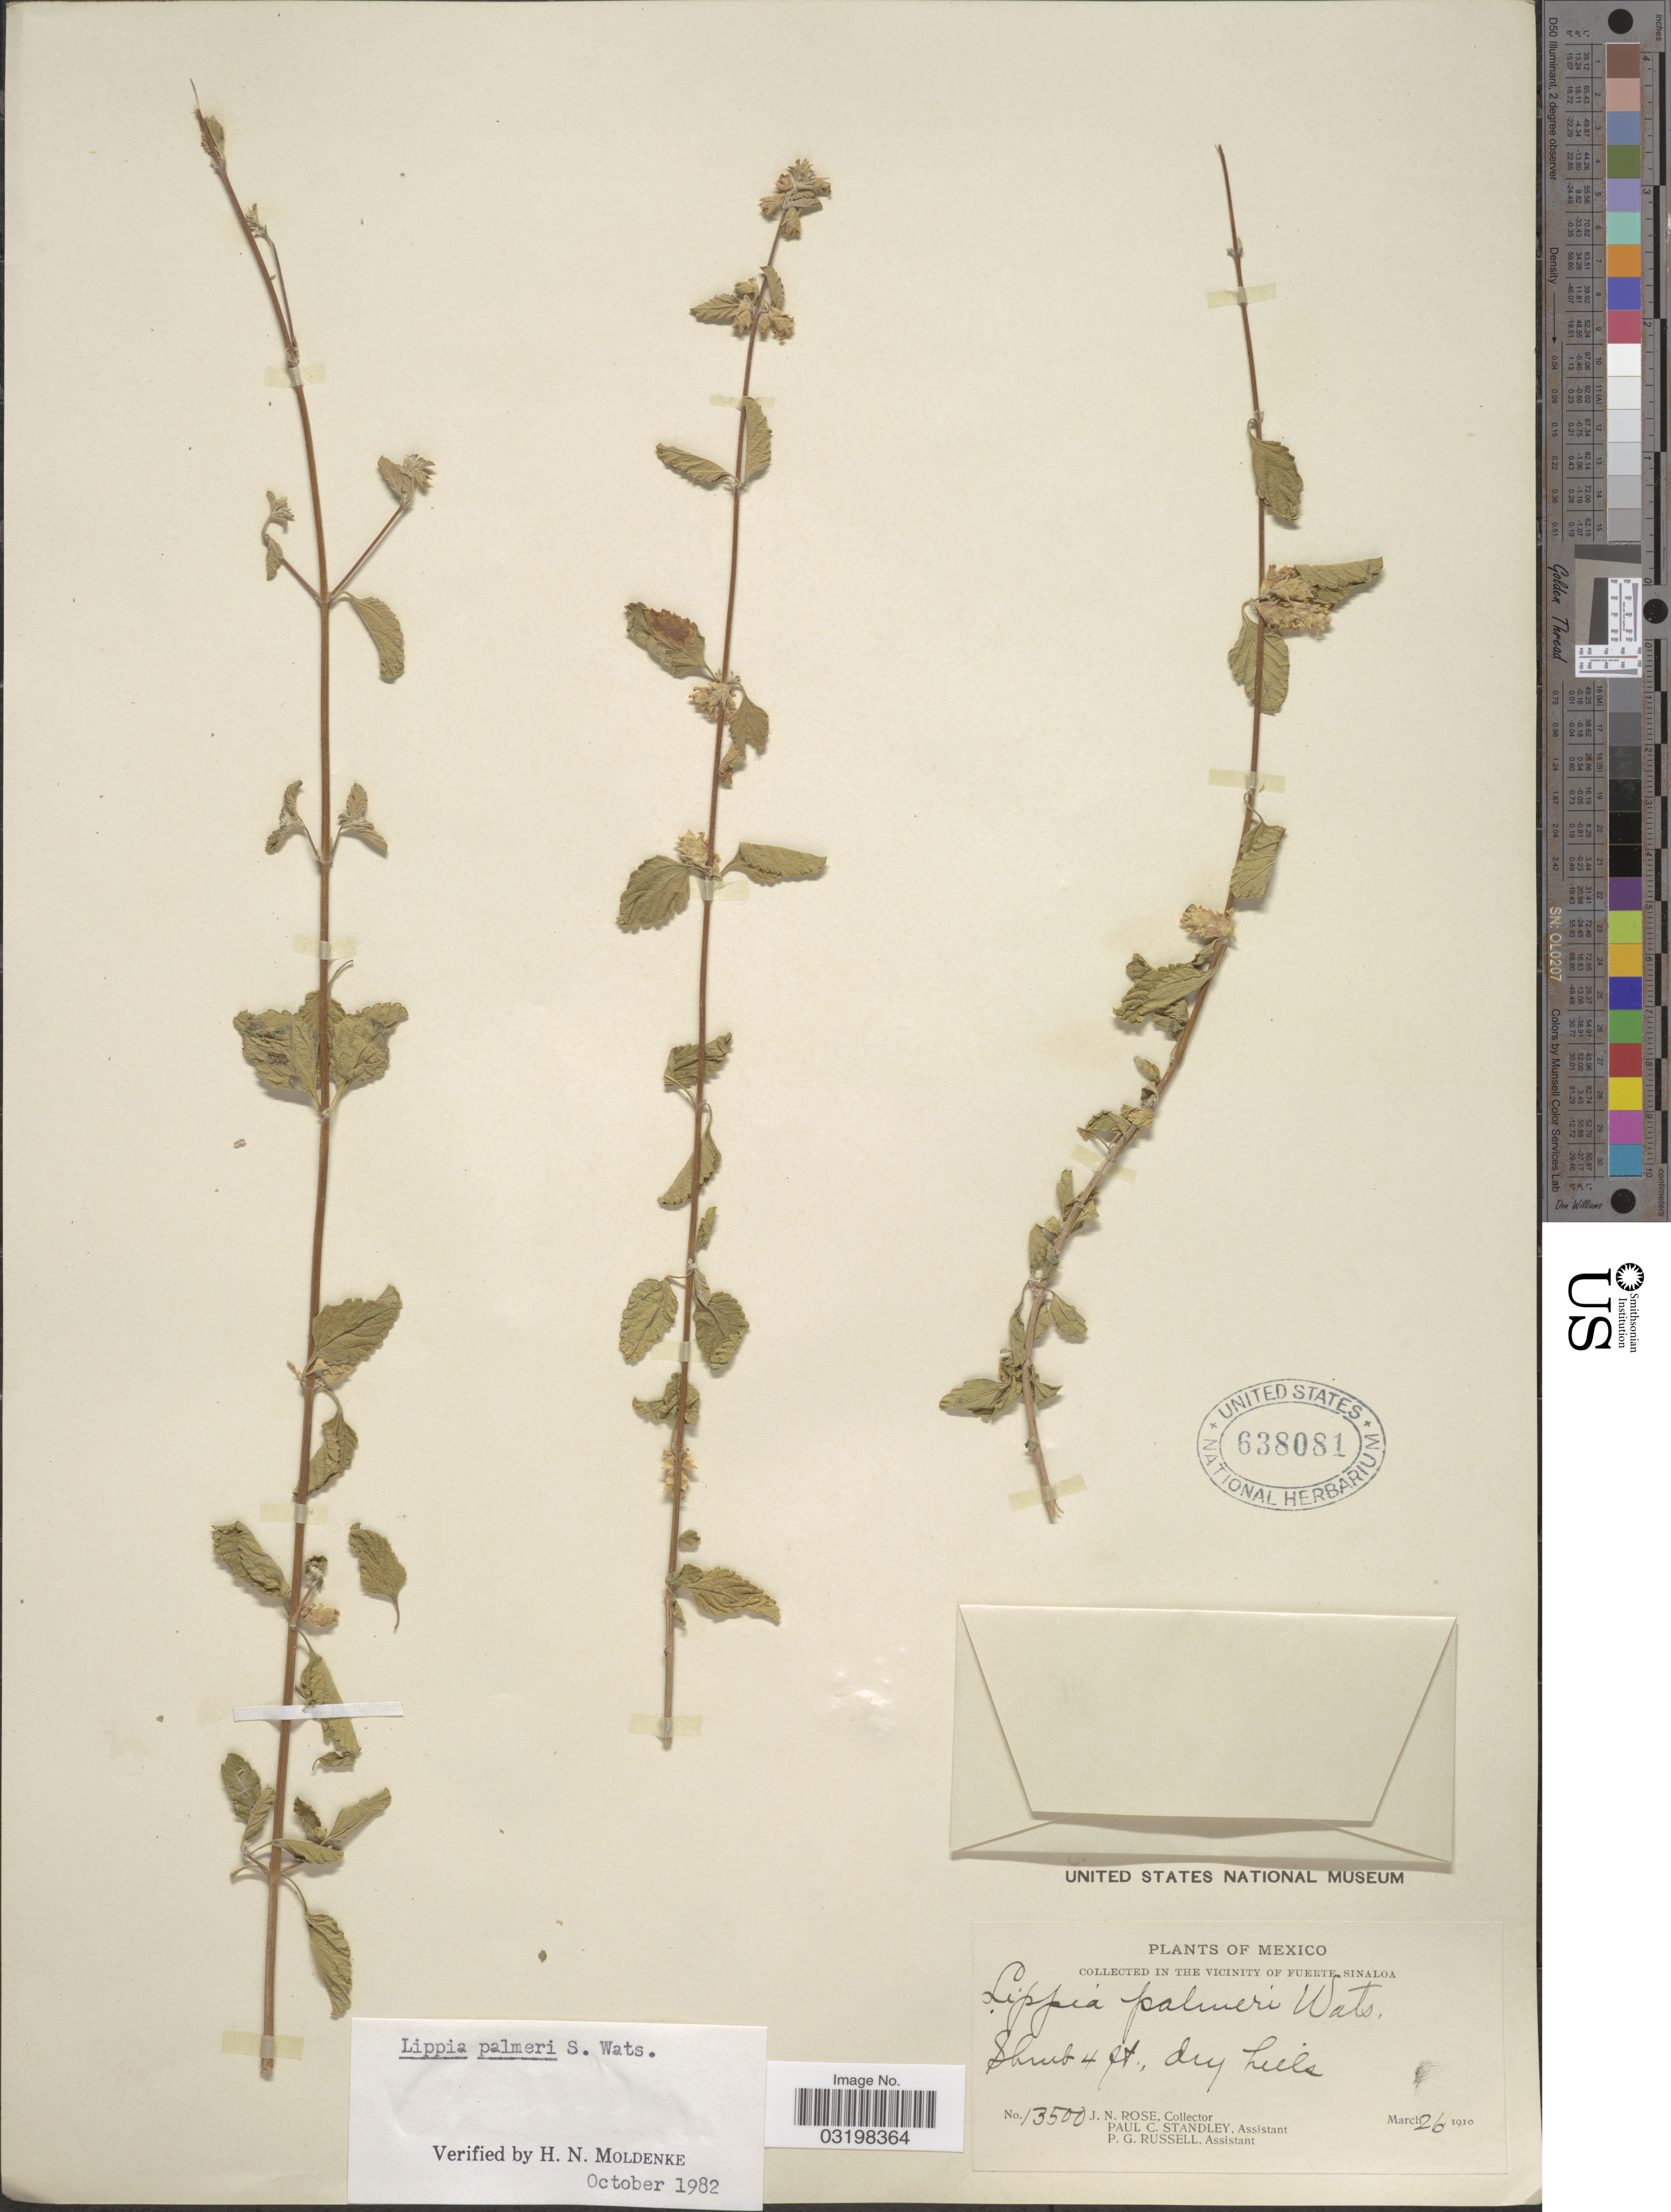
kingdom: Plantae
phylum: Tracheophyta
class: Magnoliopsida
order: Lamiales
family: Verbenaceae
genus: Lippia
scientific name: Lippia palmeri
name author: S. Watson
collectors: J. N. Rose, P. C. Standley & P. G. Russell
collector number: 13500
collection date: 1910-03-26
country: Mexico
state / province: Sinaloa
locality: In the vicinity of Fuerte Sinaloa. Dry hills.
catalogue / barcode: US 638081